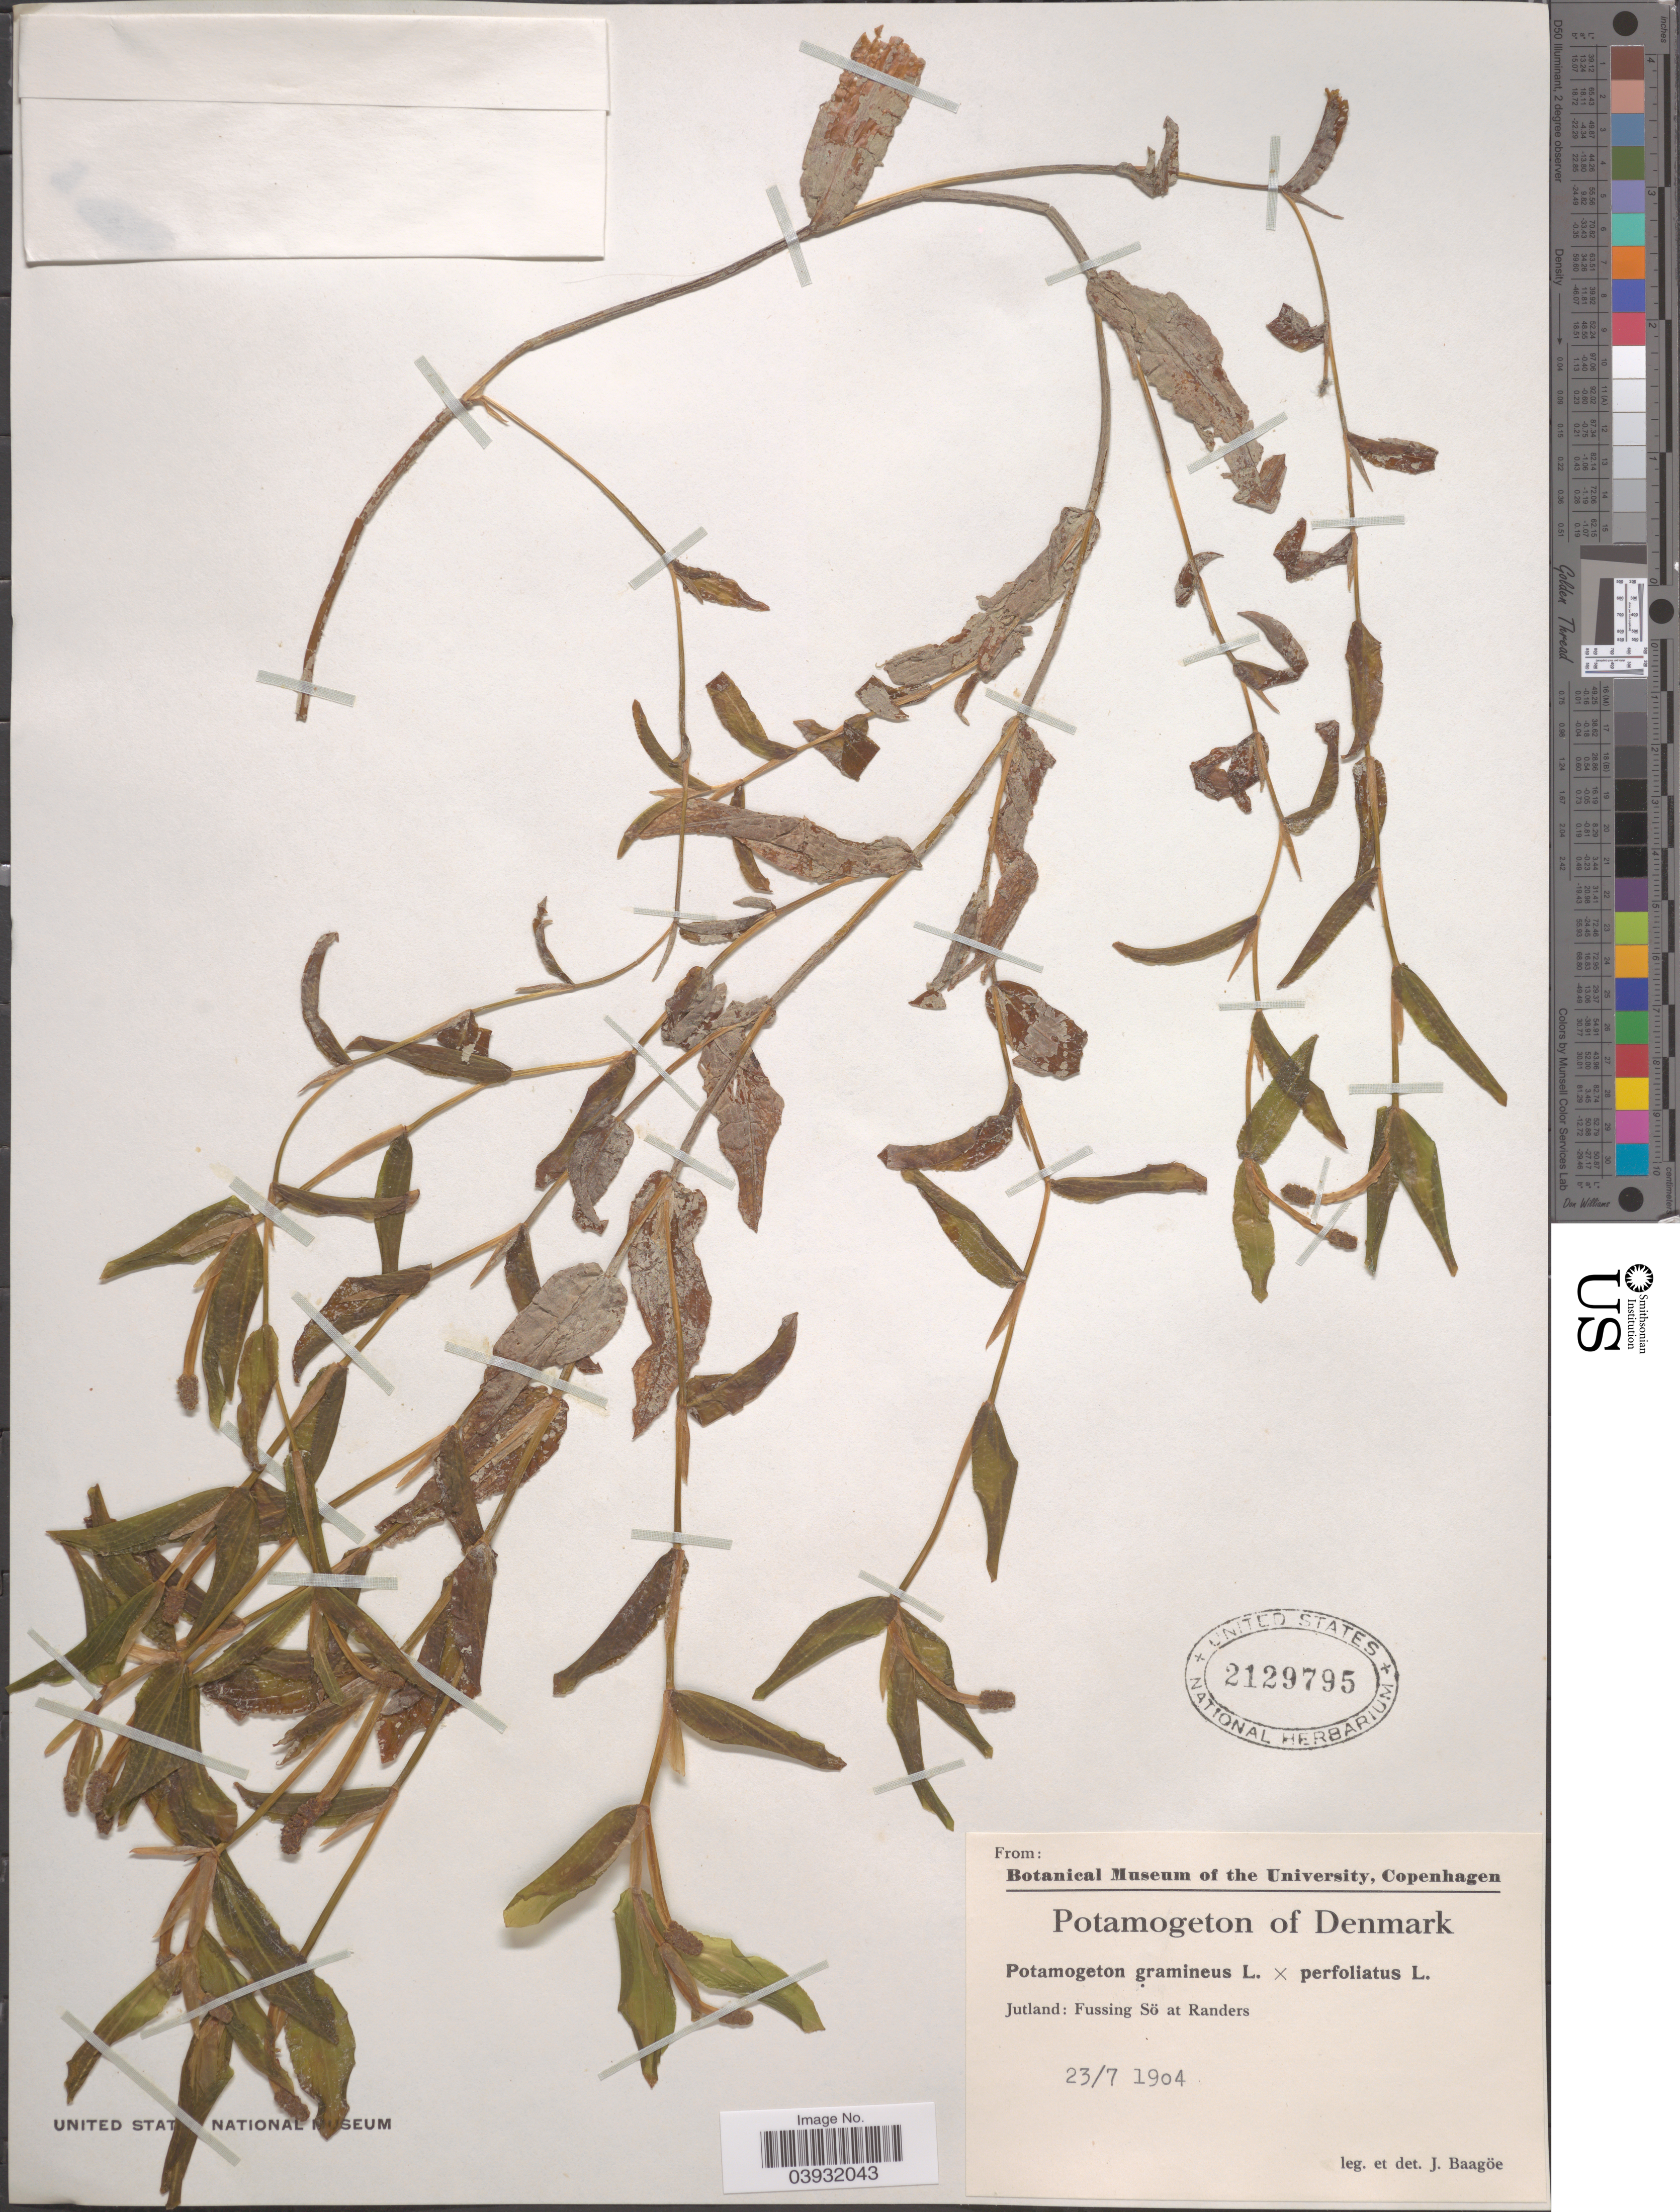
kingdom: Plantae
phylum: Tracheophyta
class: Liliopsida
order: Alismatales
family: Potamogetonaceae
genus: Potamogeton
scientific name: Potamogeton gramineus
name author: L.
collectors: J. Baagoe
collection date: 1904-07-23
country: Denmark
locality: Jutland: Fussing Sö at Randers.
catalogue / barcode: US 2129795